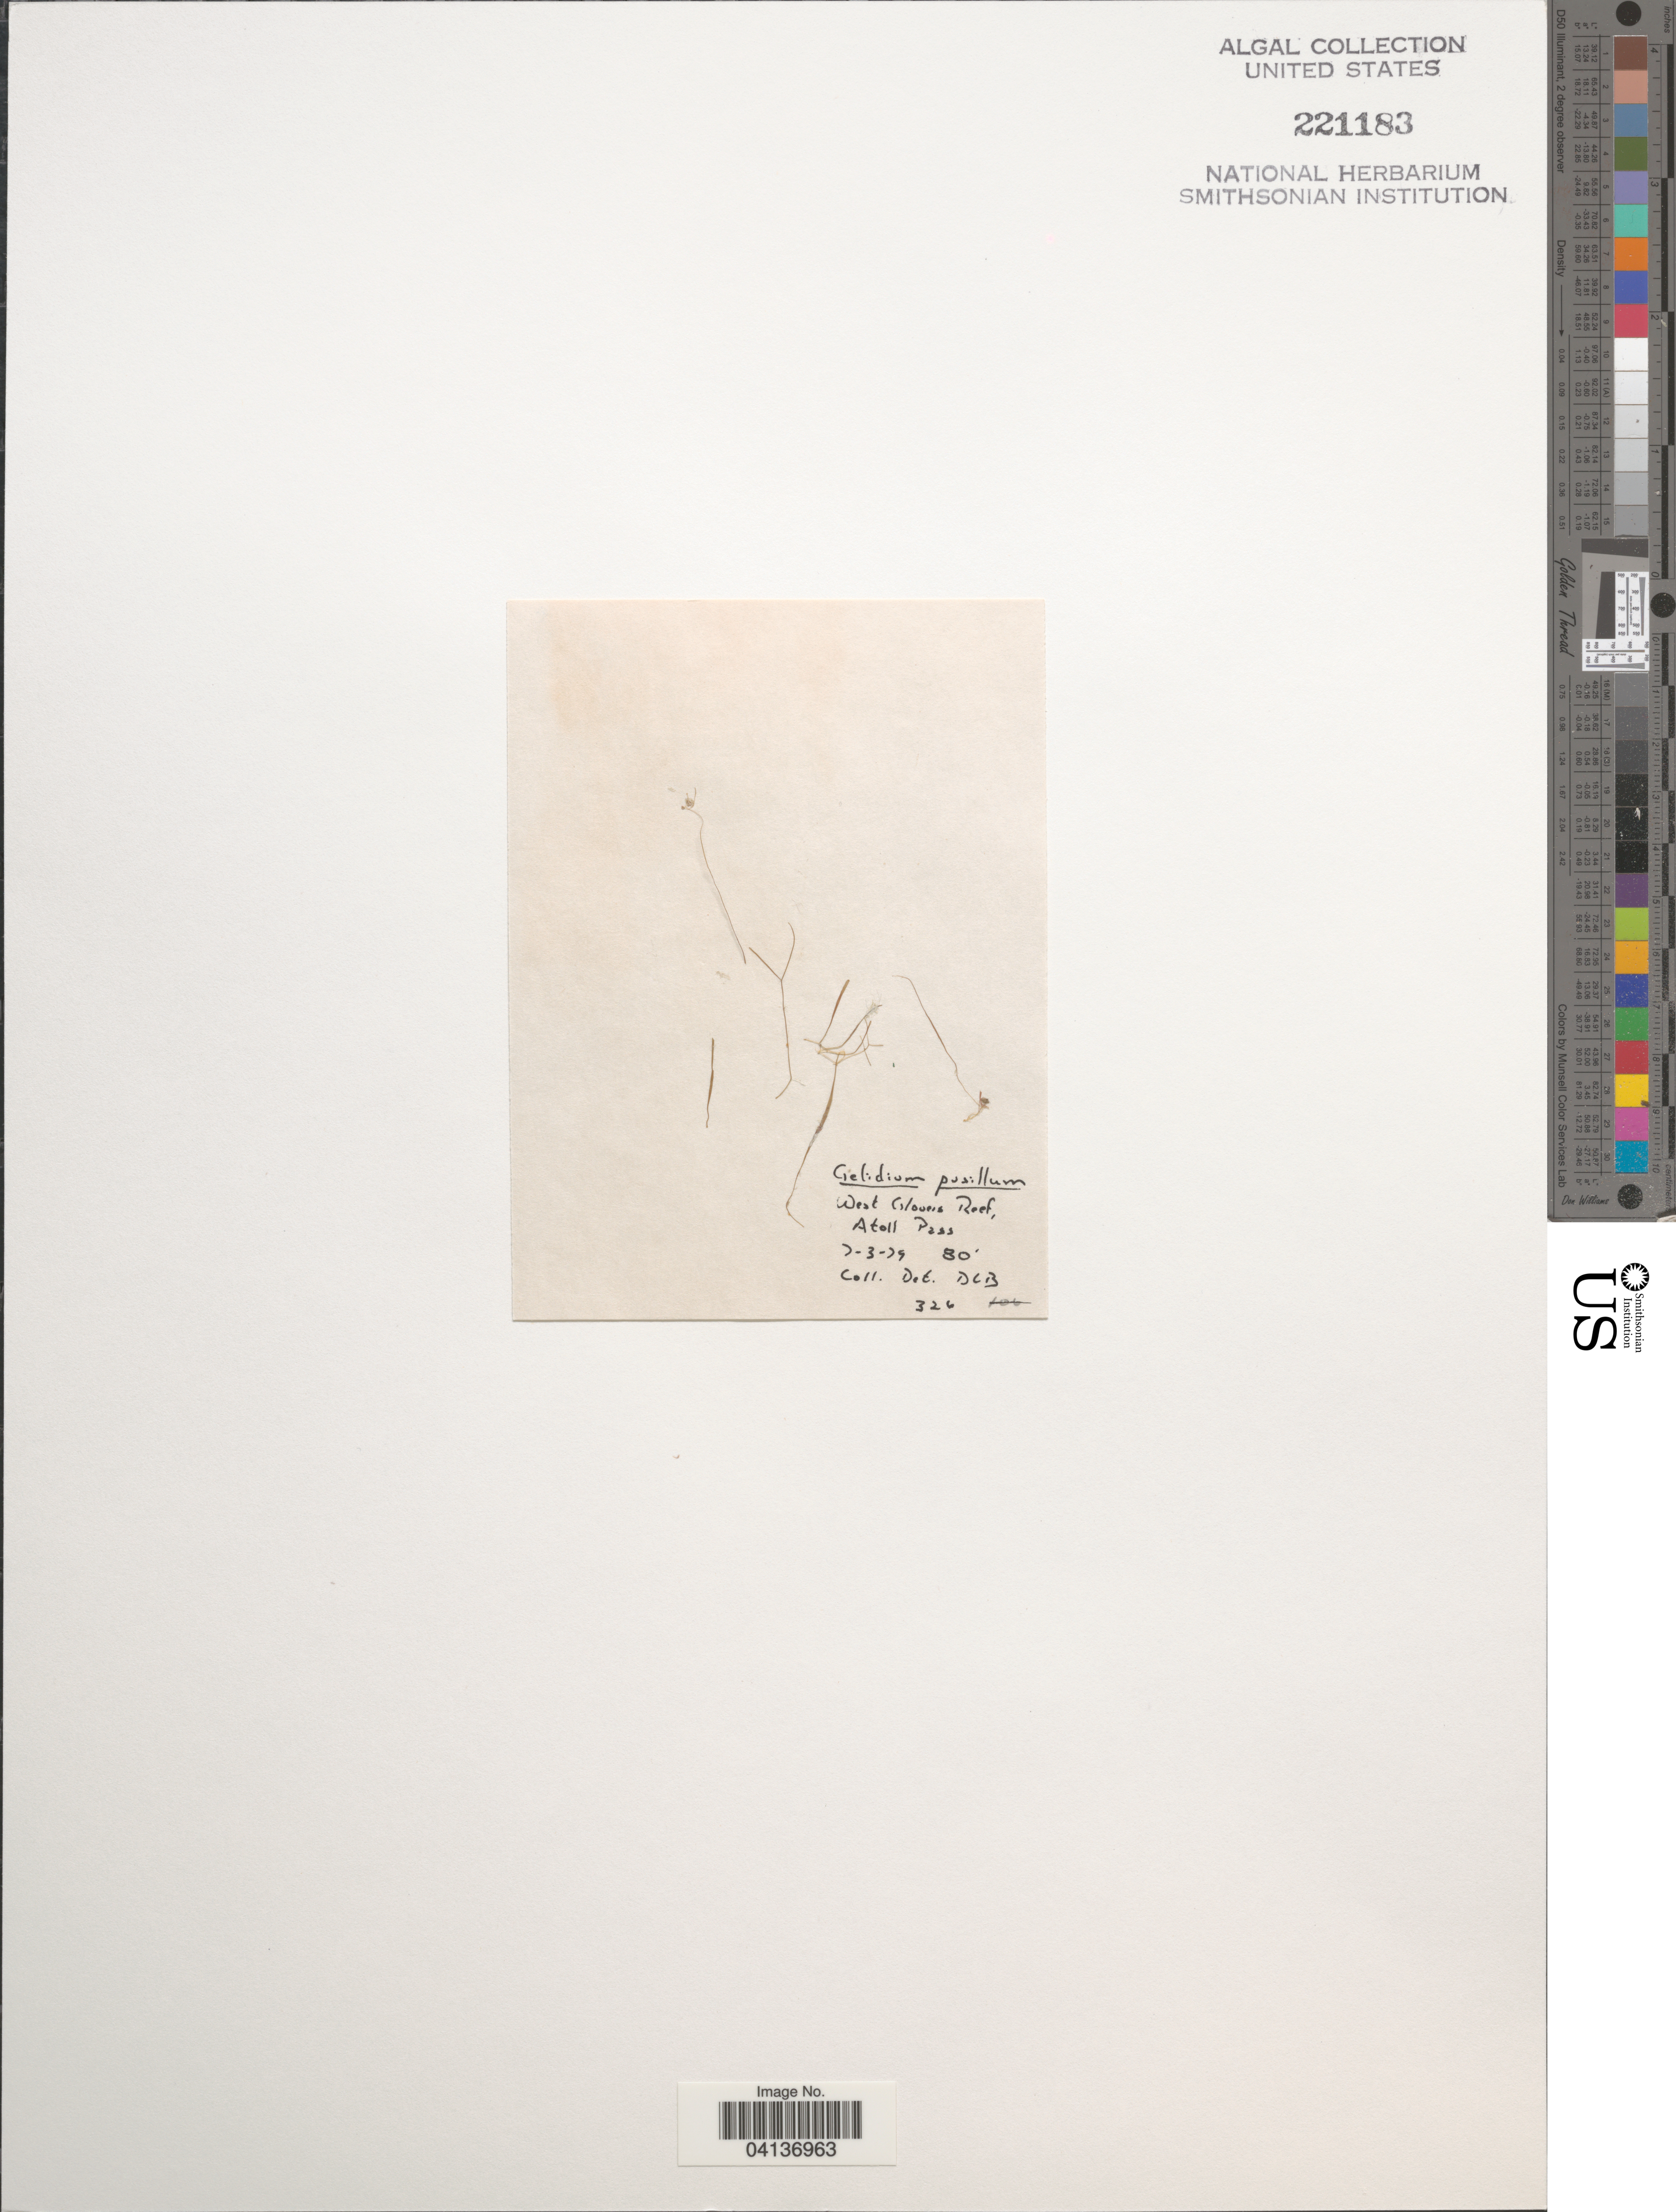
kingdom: Plantae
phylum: Rhodophyta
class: Florideophyceae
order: Gelidiales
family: Gelidiaceae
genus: Gelidium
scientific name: Gelidium pusillum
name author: (Stackh.) Le Jol.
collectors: D. L. B.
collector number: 326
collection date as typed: Transcribed d/m/y: 7/3/79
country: Belize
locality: West Glovers Reef, Atoll Pass.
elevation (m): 24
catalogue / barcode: US 221183